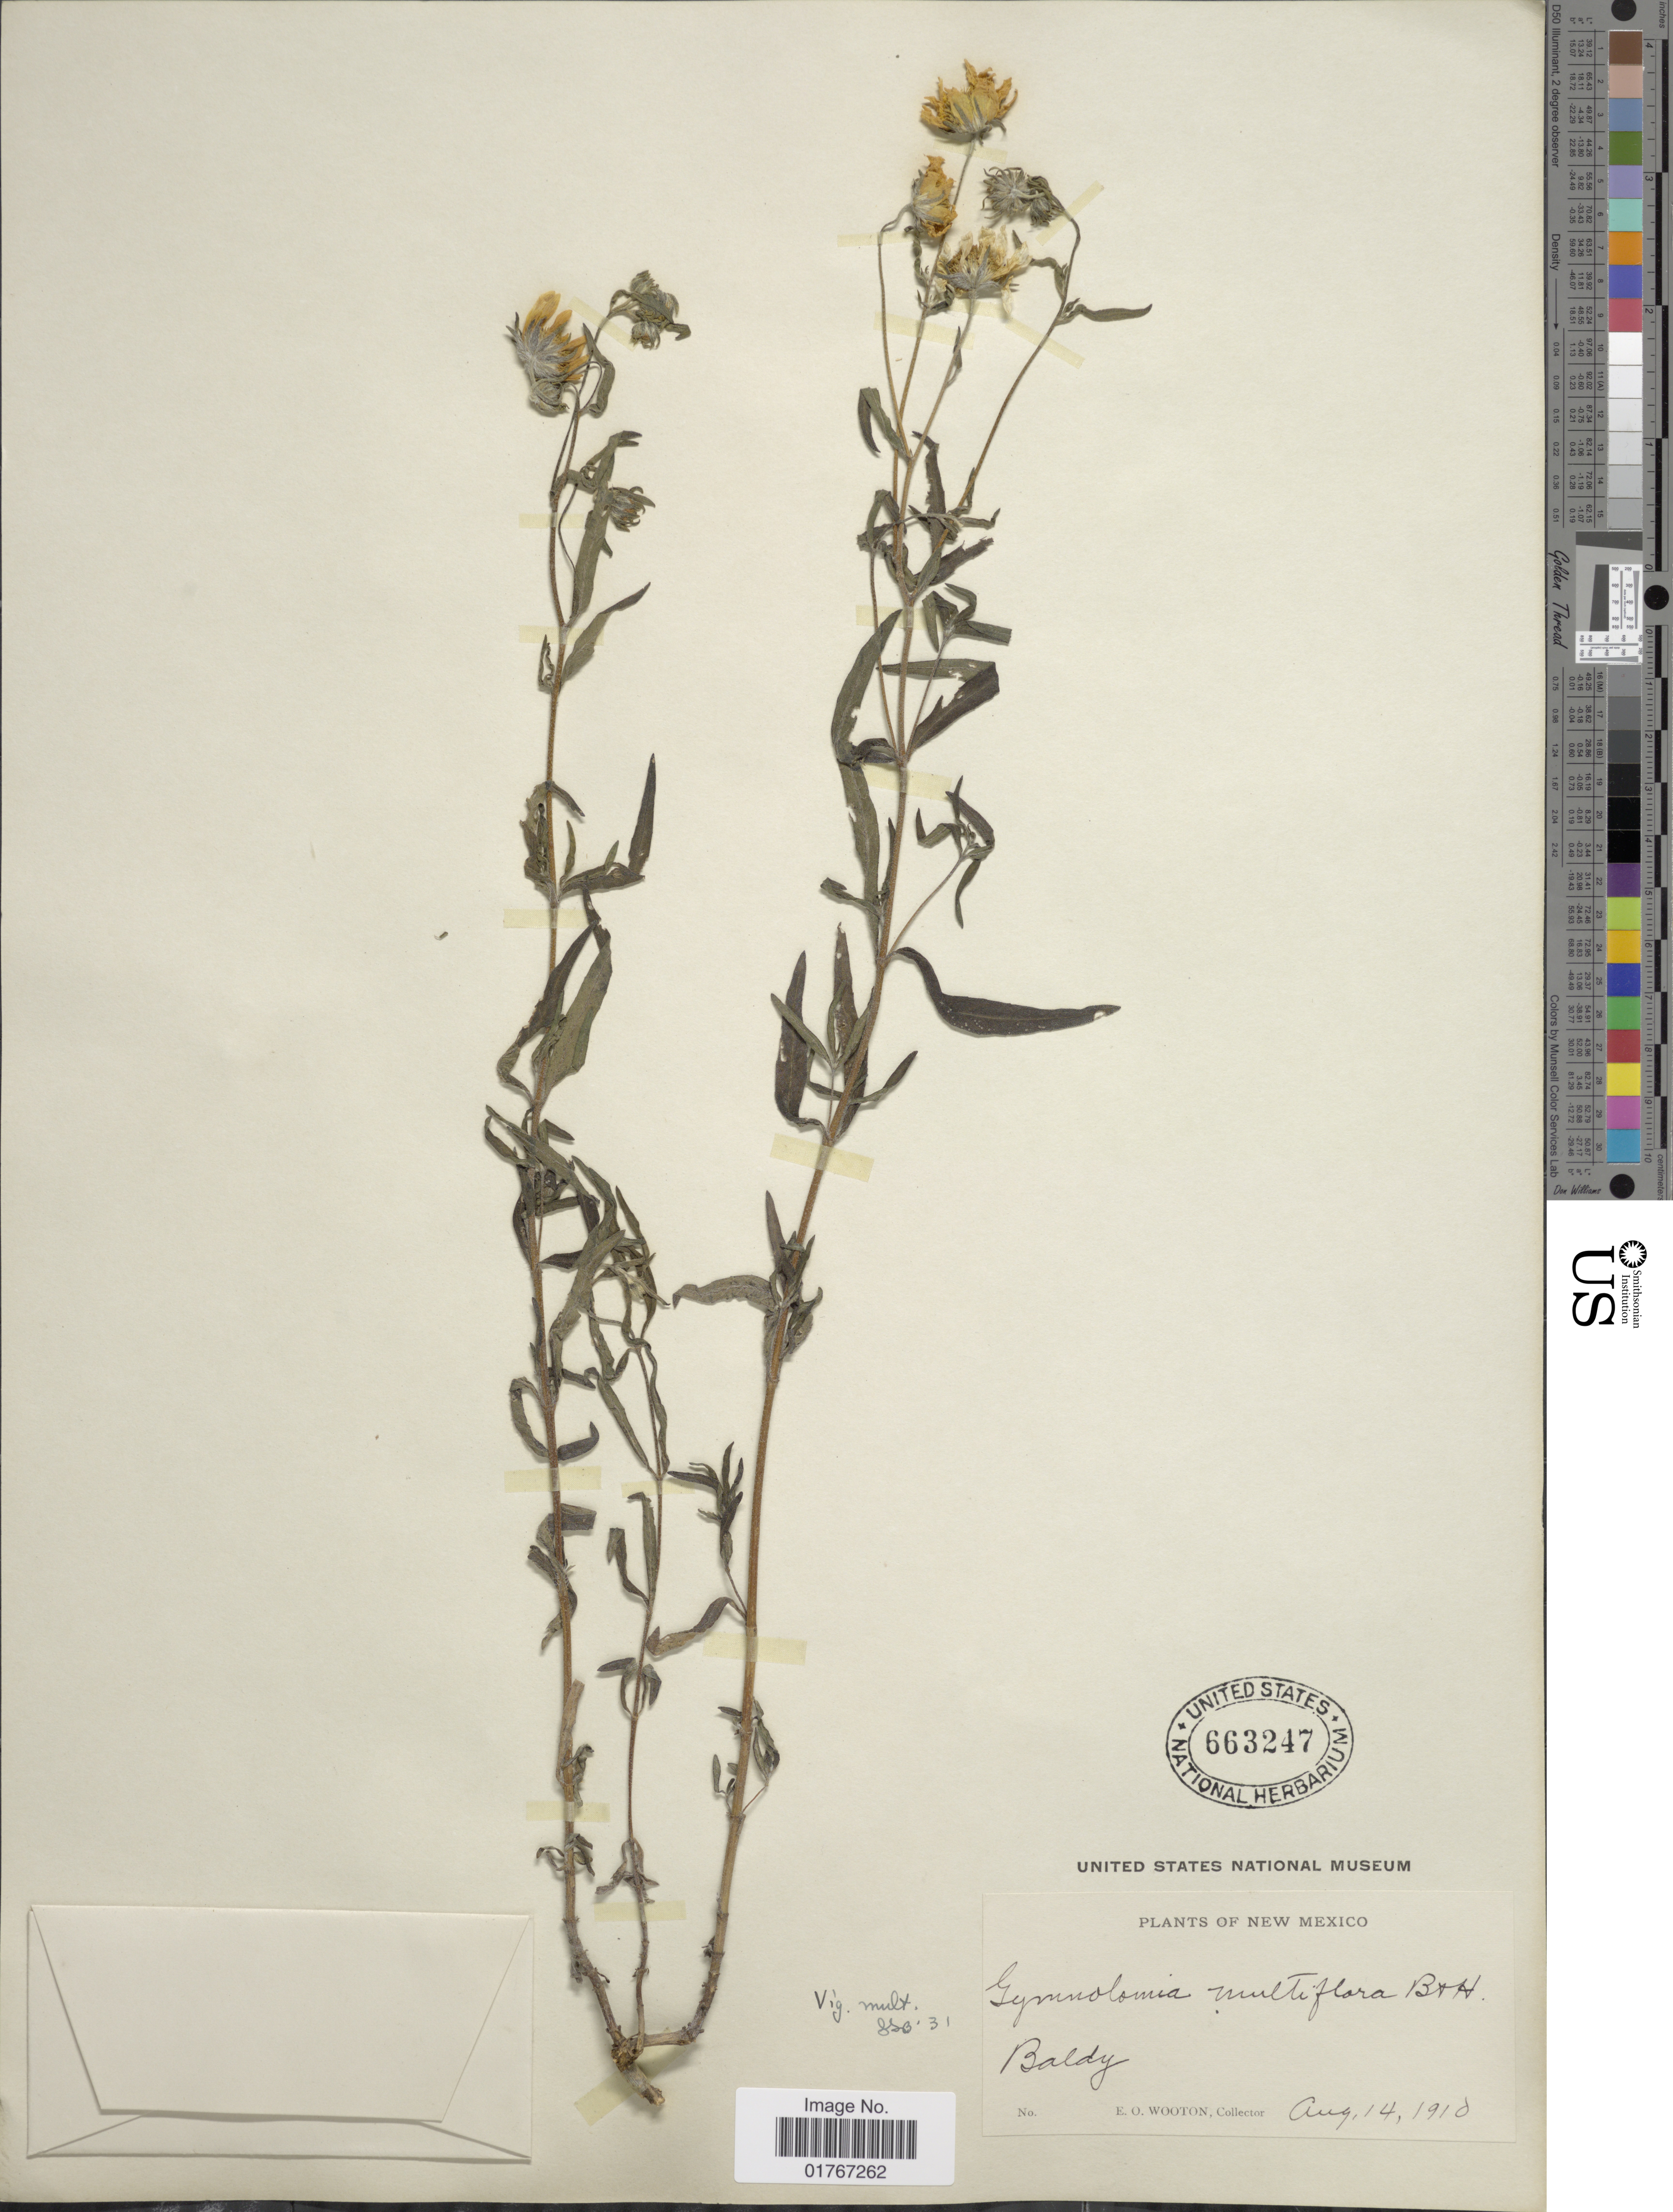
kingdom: Plantae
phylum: Tracheophyta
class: Magnoliopsida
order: Asterales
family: Asteraceae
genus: Heliomeris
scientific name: Heliomeris multiflora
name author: Nutt.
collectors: E. O. Wooton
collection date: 1910-08-14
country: United States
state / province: New Mexico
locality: Baldy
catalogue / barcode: US 663247